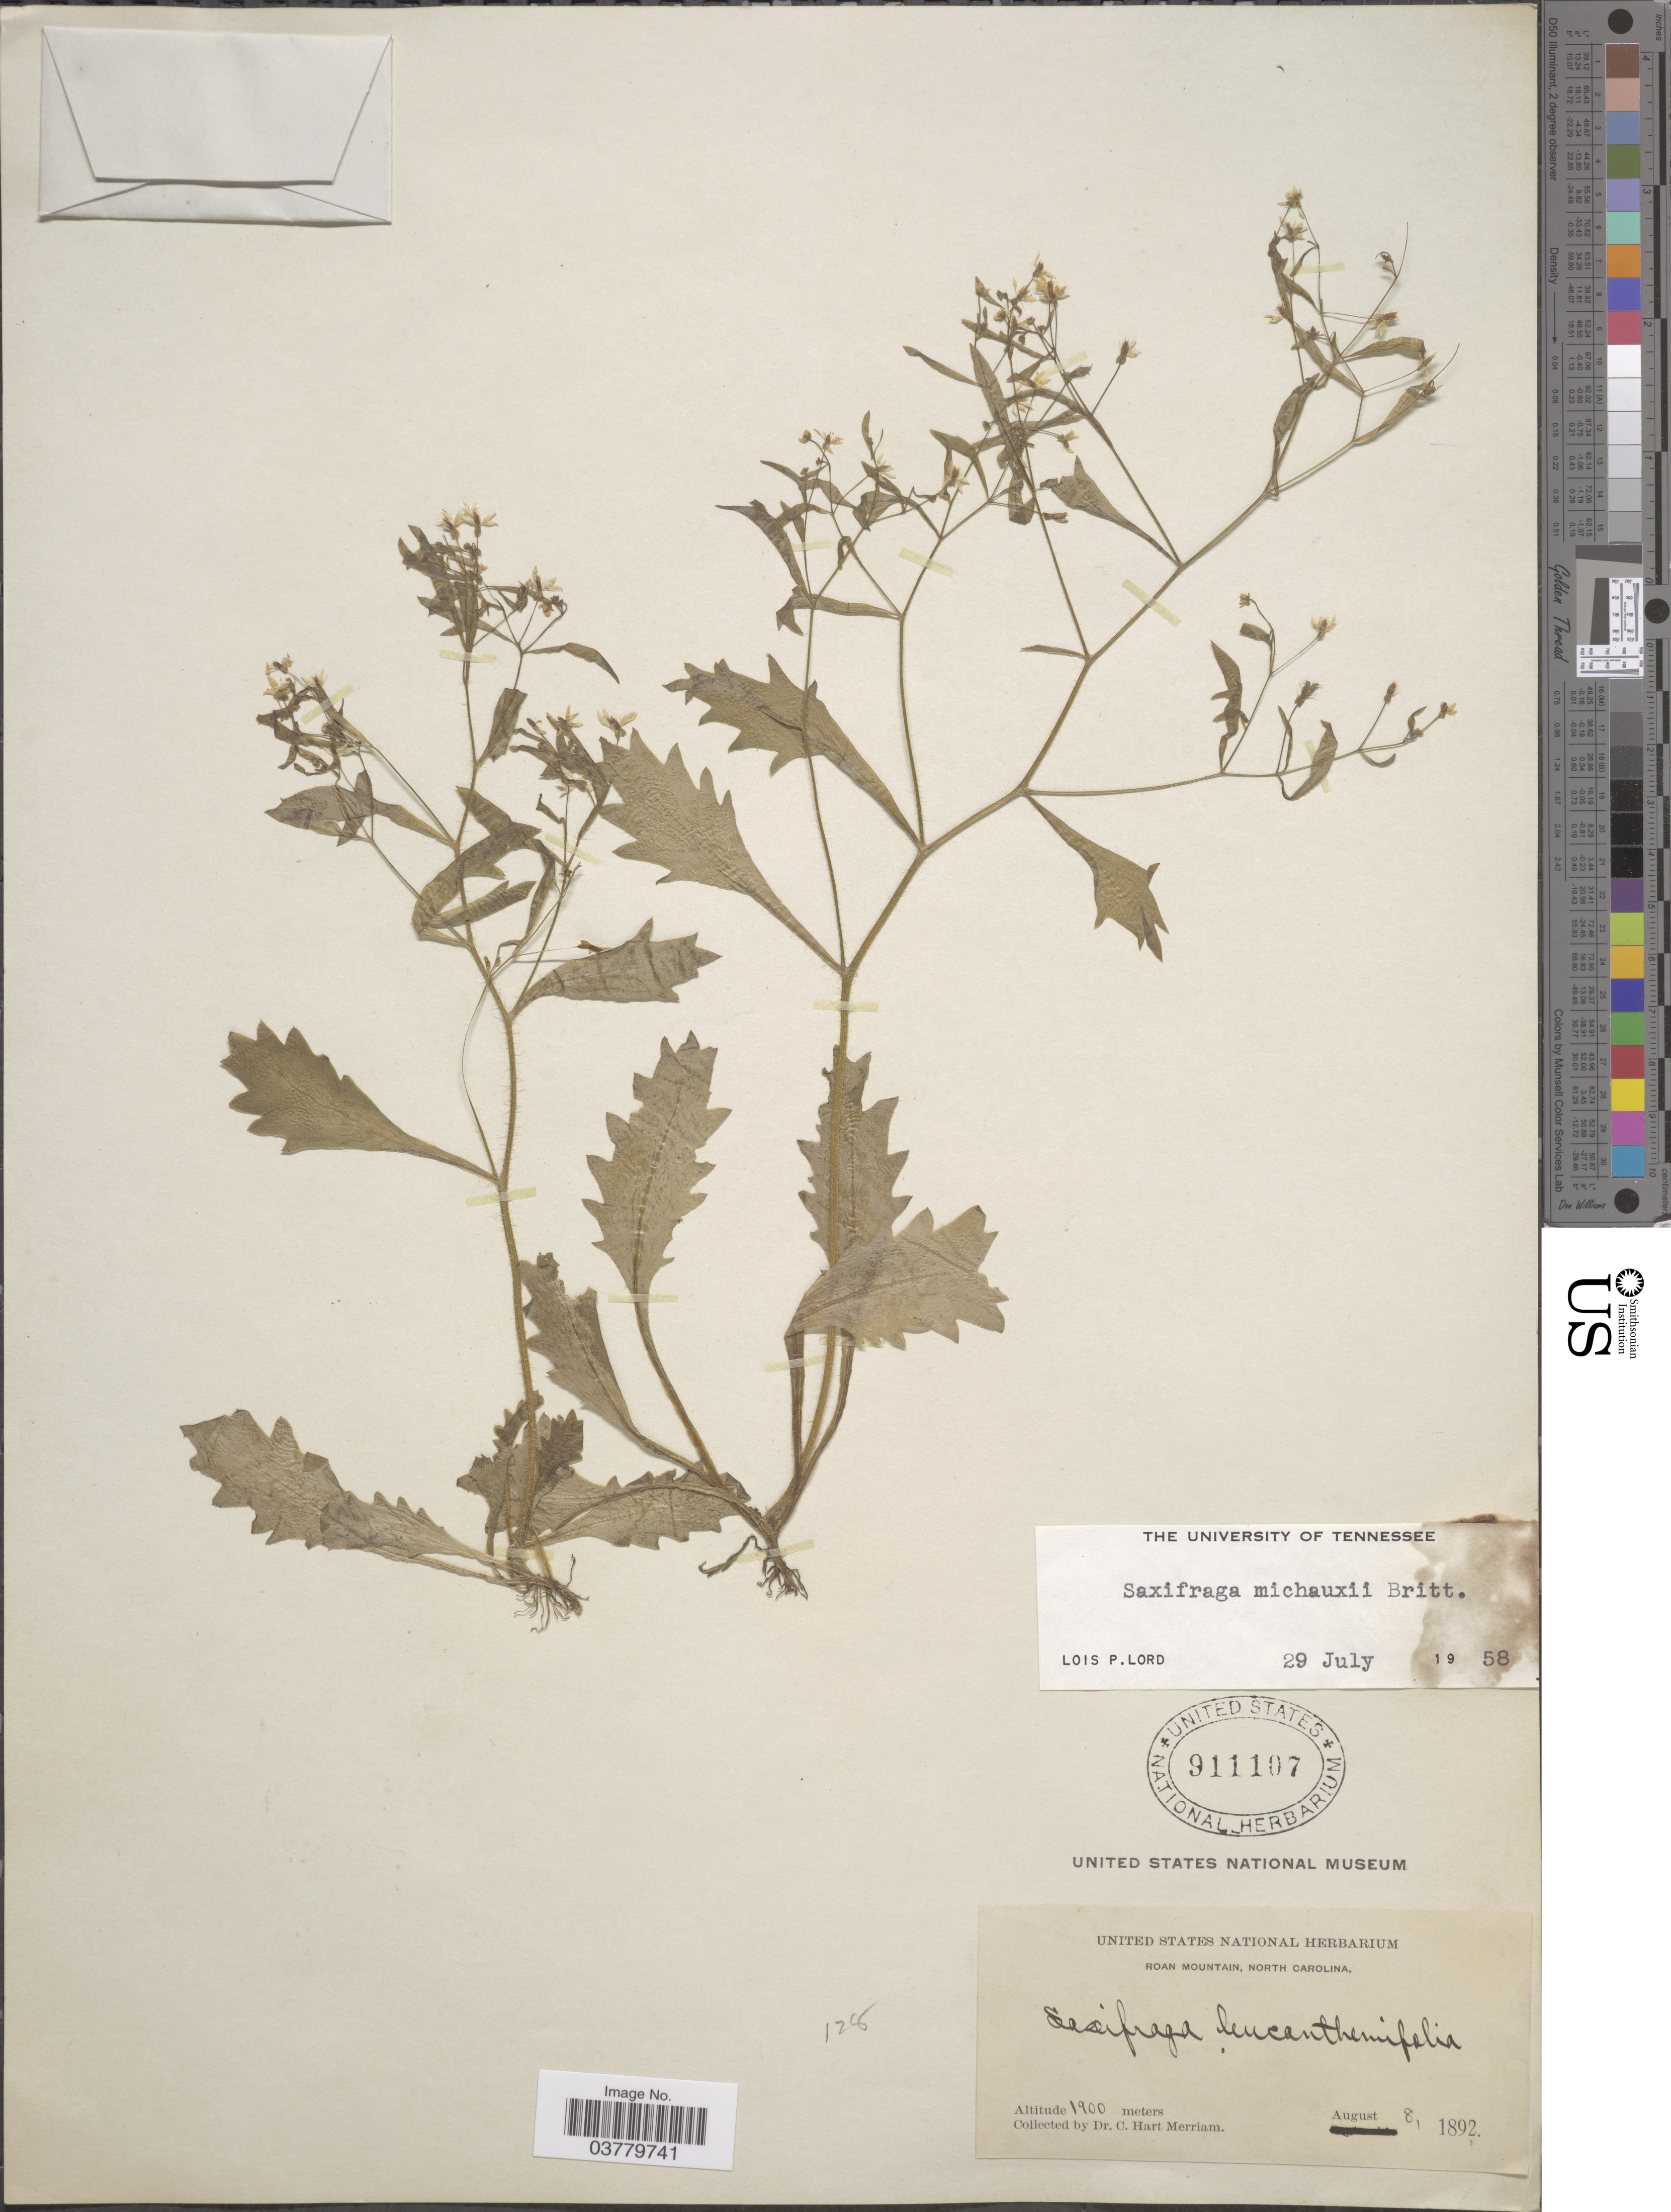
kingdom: Plantae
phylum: Tracheophyta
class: Magnoliopsida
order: Saxifragales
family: Saxifragaceae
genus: Micranthes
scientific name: Micranthes petiolaris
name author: (Raf.) Bush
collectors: C. Merriam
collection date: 1892-08-08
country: United States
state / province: North Carolina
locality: Roan Mountain.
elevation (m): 1900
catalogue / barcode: US 911107